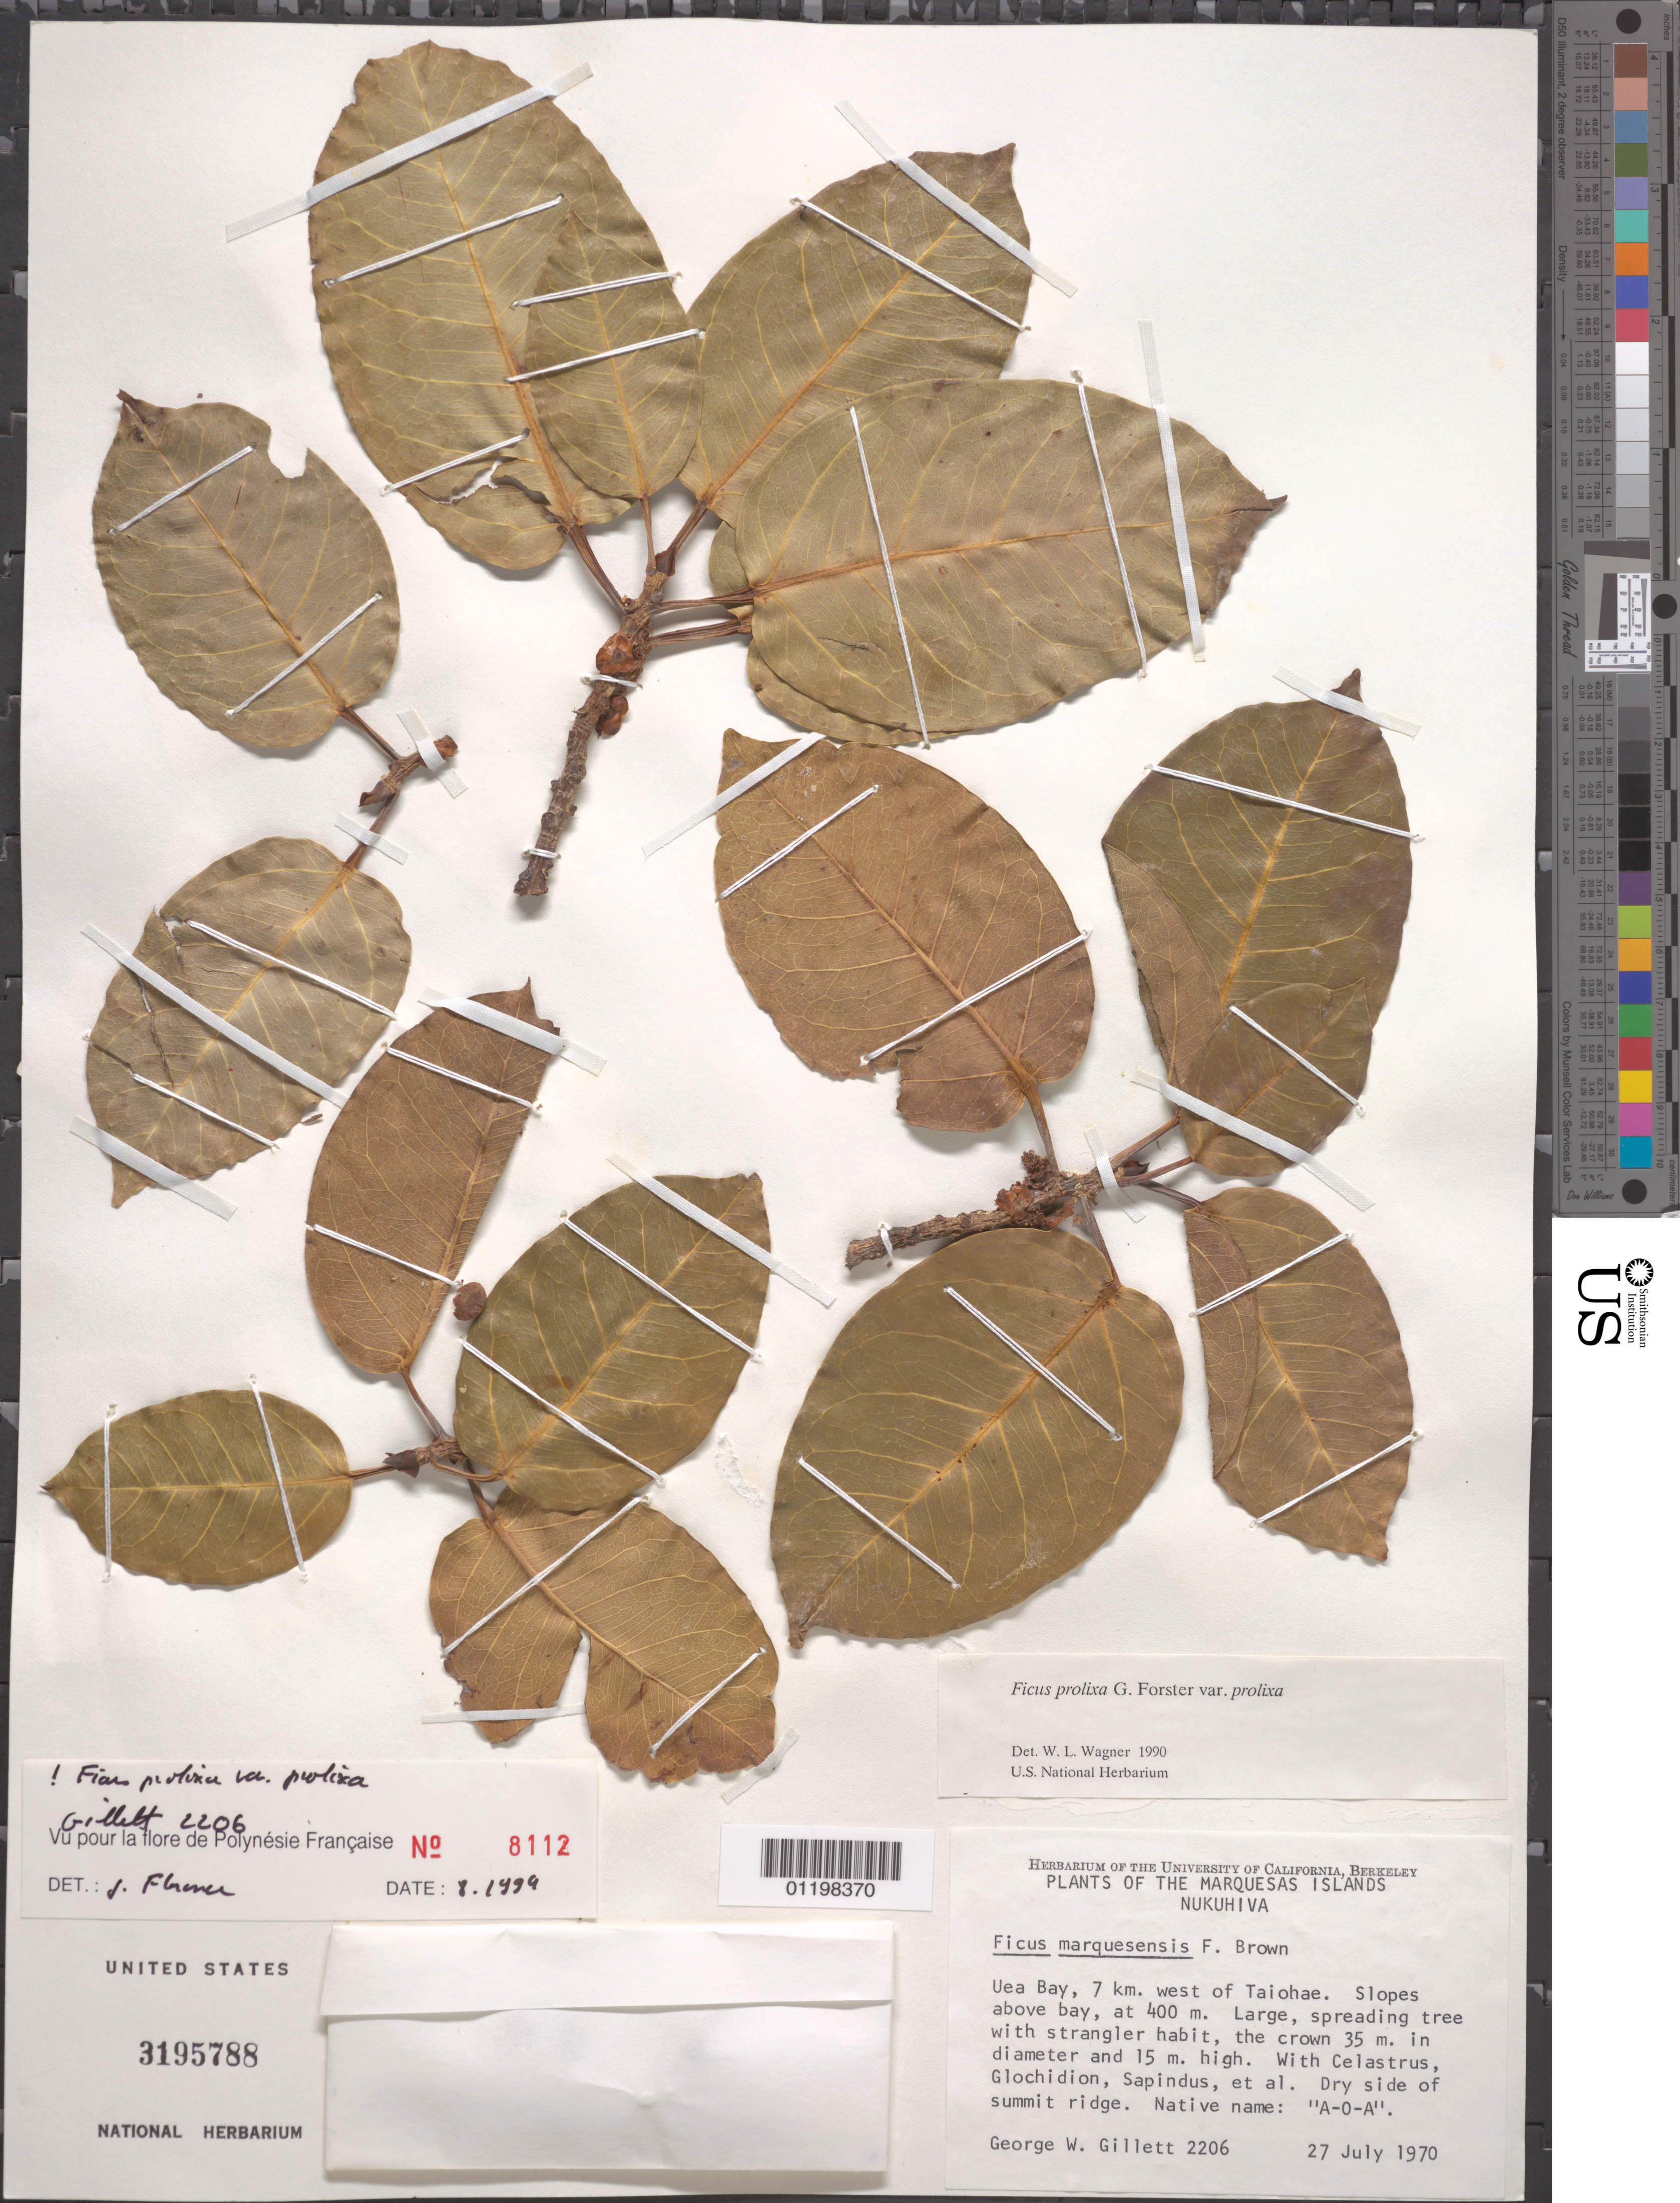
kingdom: Plantae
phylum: Tracheophyta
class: Magnoliopsida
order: Rosales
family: Moraceae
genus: Ficus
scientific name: Ficus prolixa var. prolixa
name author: G. Forst.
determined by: Fosberg, F. R.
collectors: G. Gillett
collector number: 2206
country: French Polynesia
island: Nuku Hiva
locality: Uea Bay, 7 km W of Taiohae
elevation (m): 400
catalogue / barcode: US 3195788